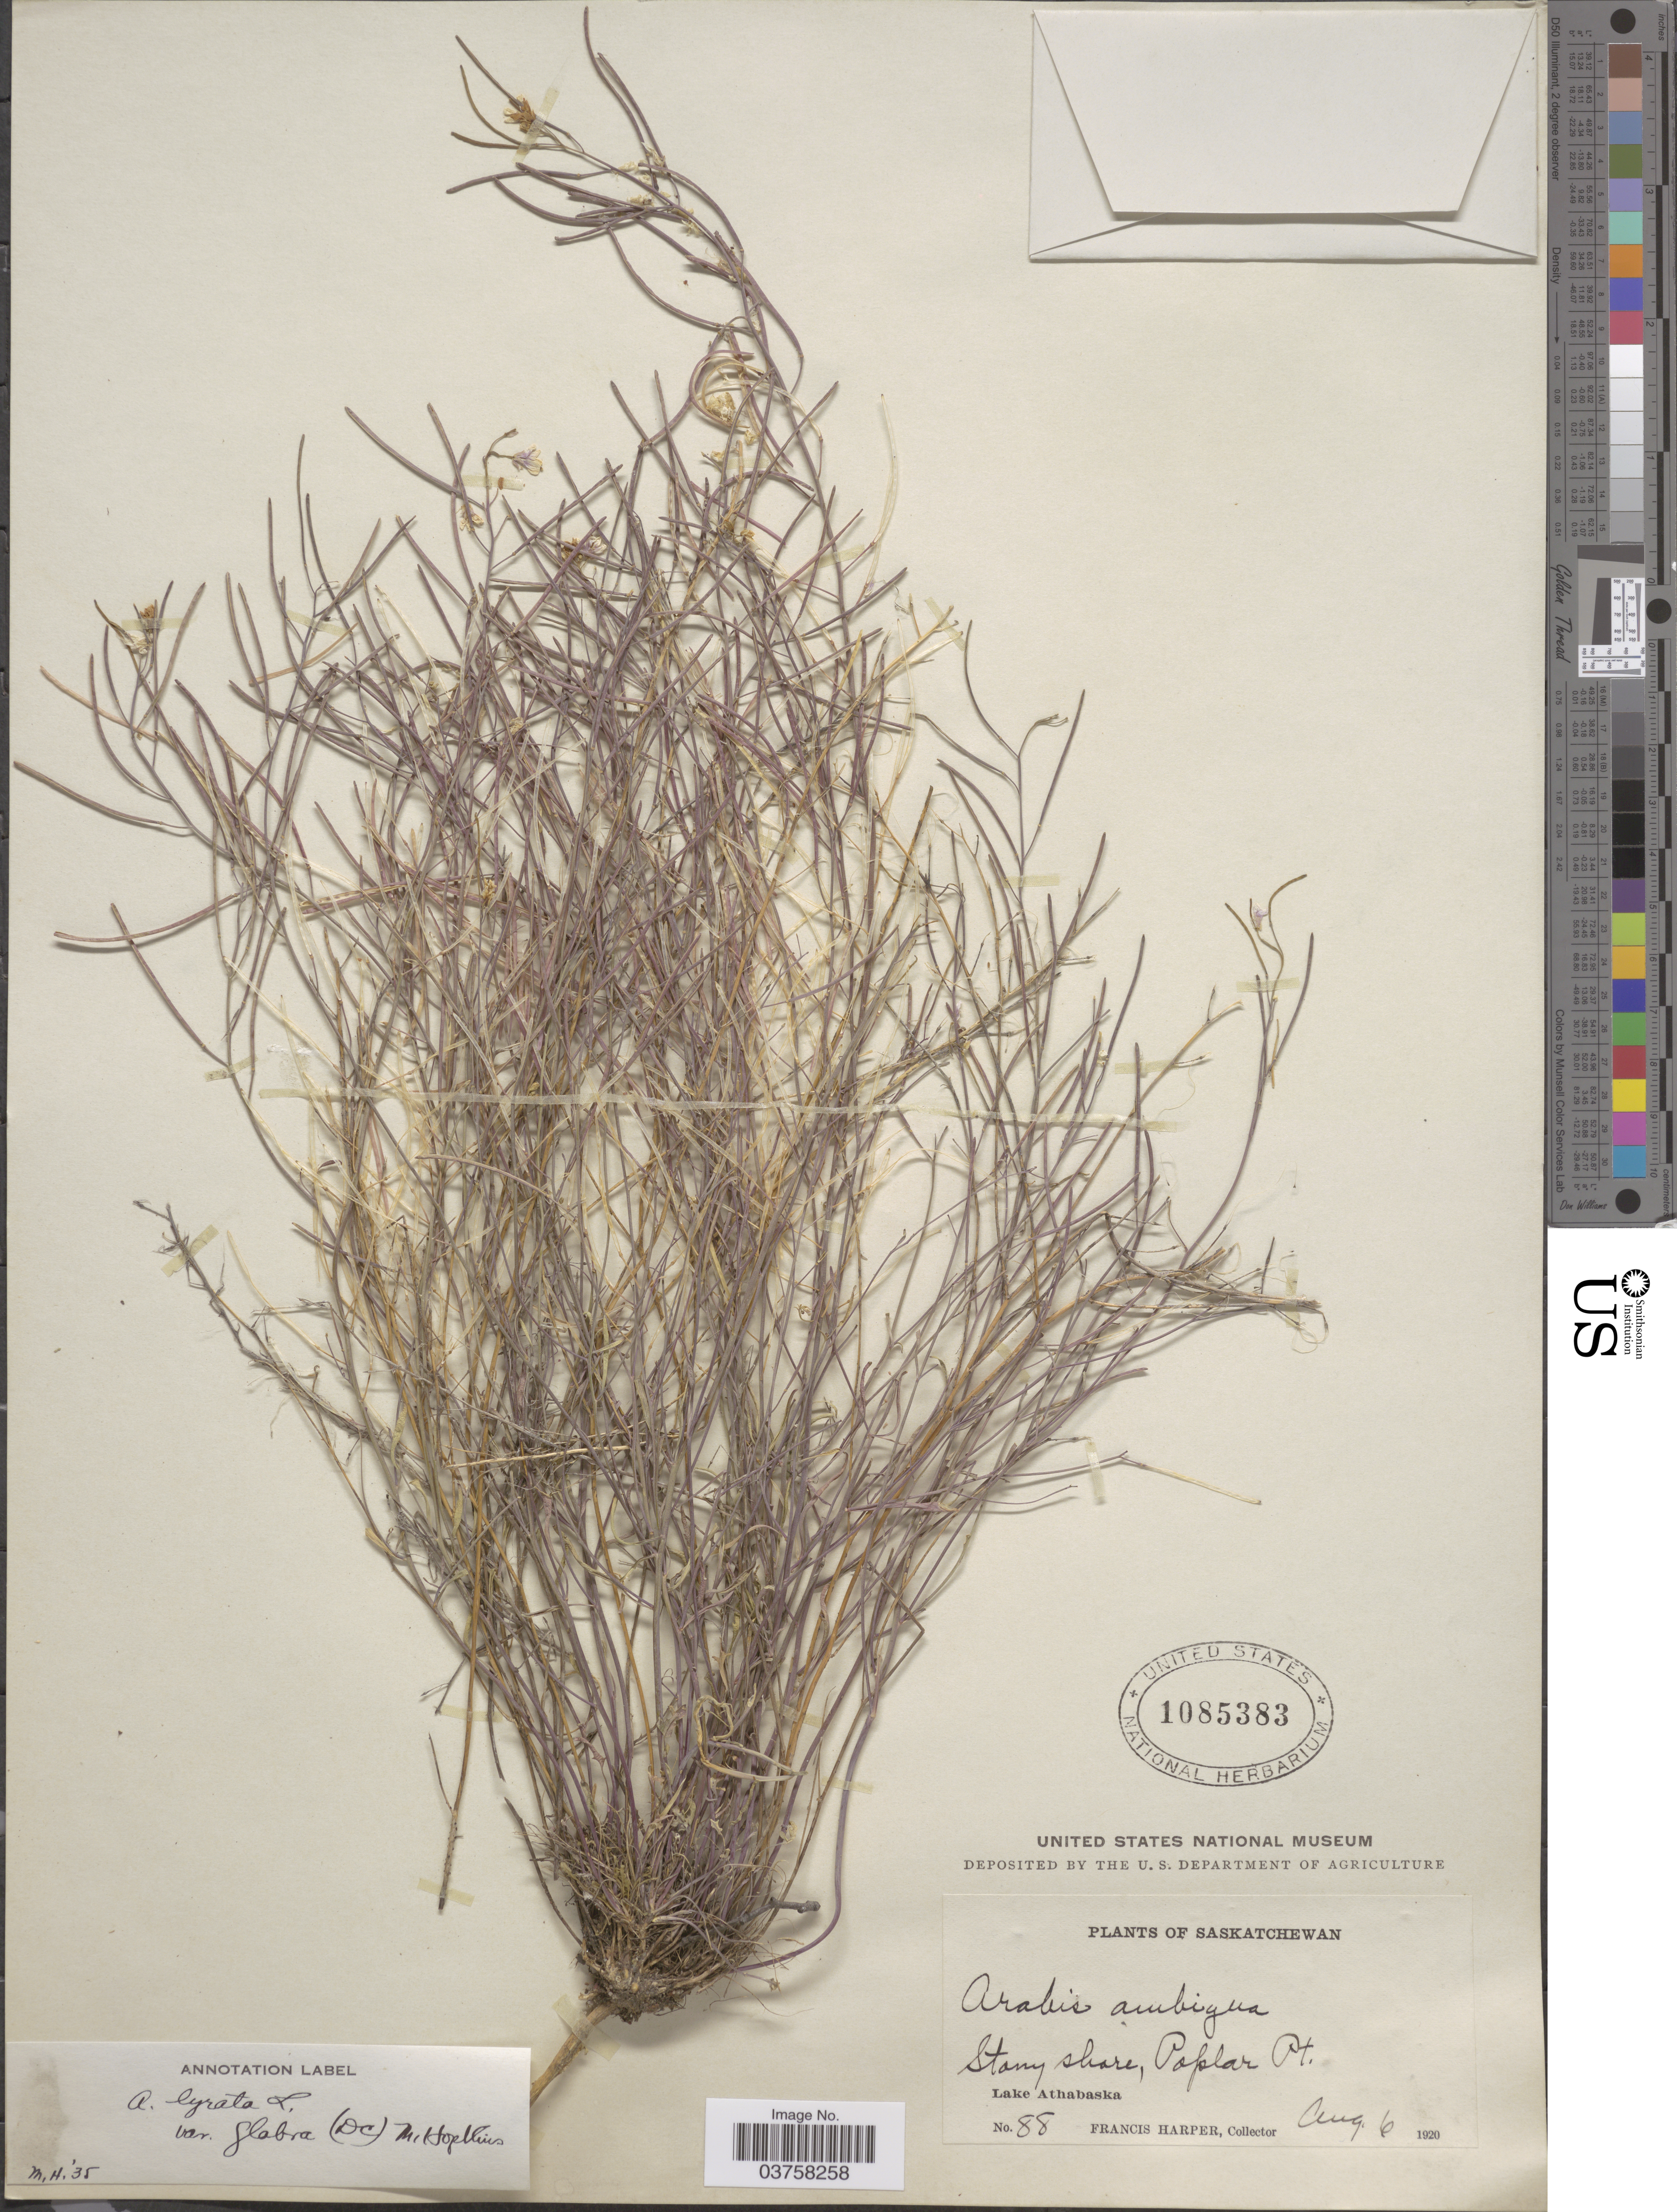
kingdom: Plantae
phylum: Tracheophyta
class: Magnoliopsida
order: Brassicales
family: Brassicaceae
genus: Arabidopsis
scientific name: Arabidopsis lyrata subsp. kamchatica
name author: (Fisch. ex DC.) O'Kane & Al-Shehbaz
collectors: F. Harper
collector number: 88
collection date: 1920-08-06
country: Canada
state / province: Saskatchewan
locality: Stony shore, Poplar Pt. Lake Athabaska.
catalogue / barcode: US 1085383